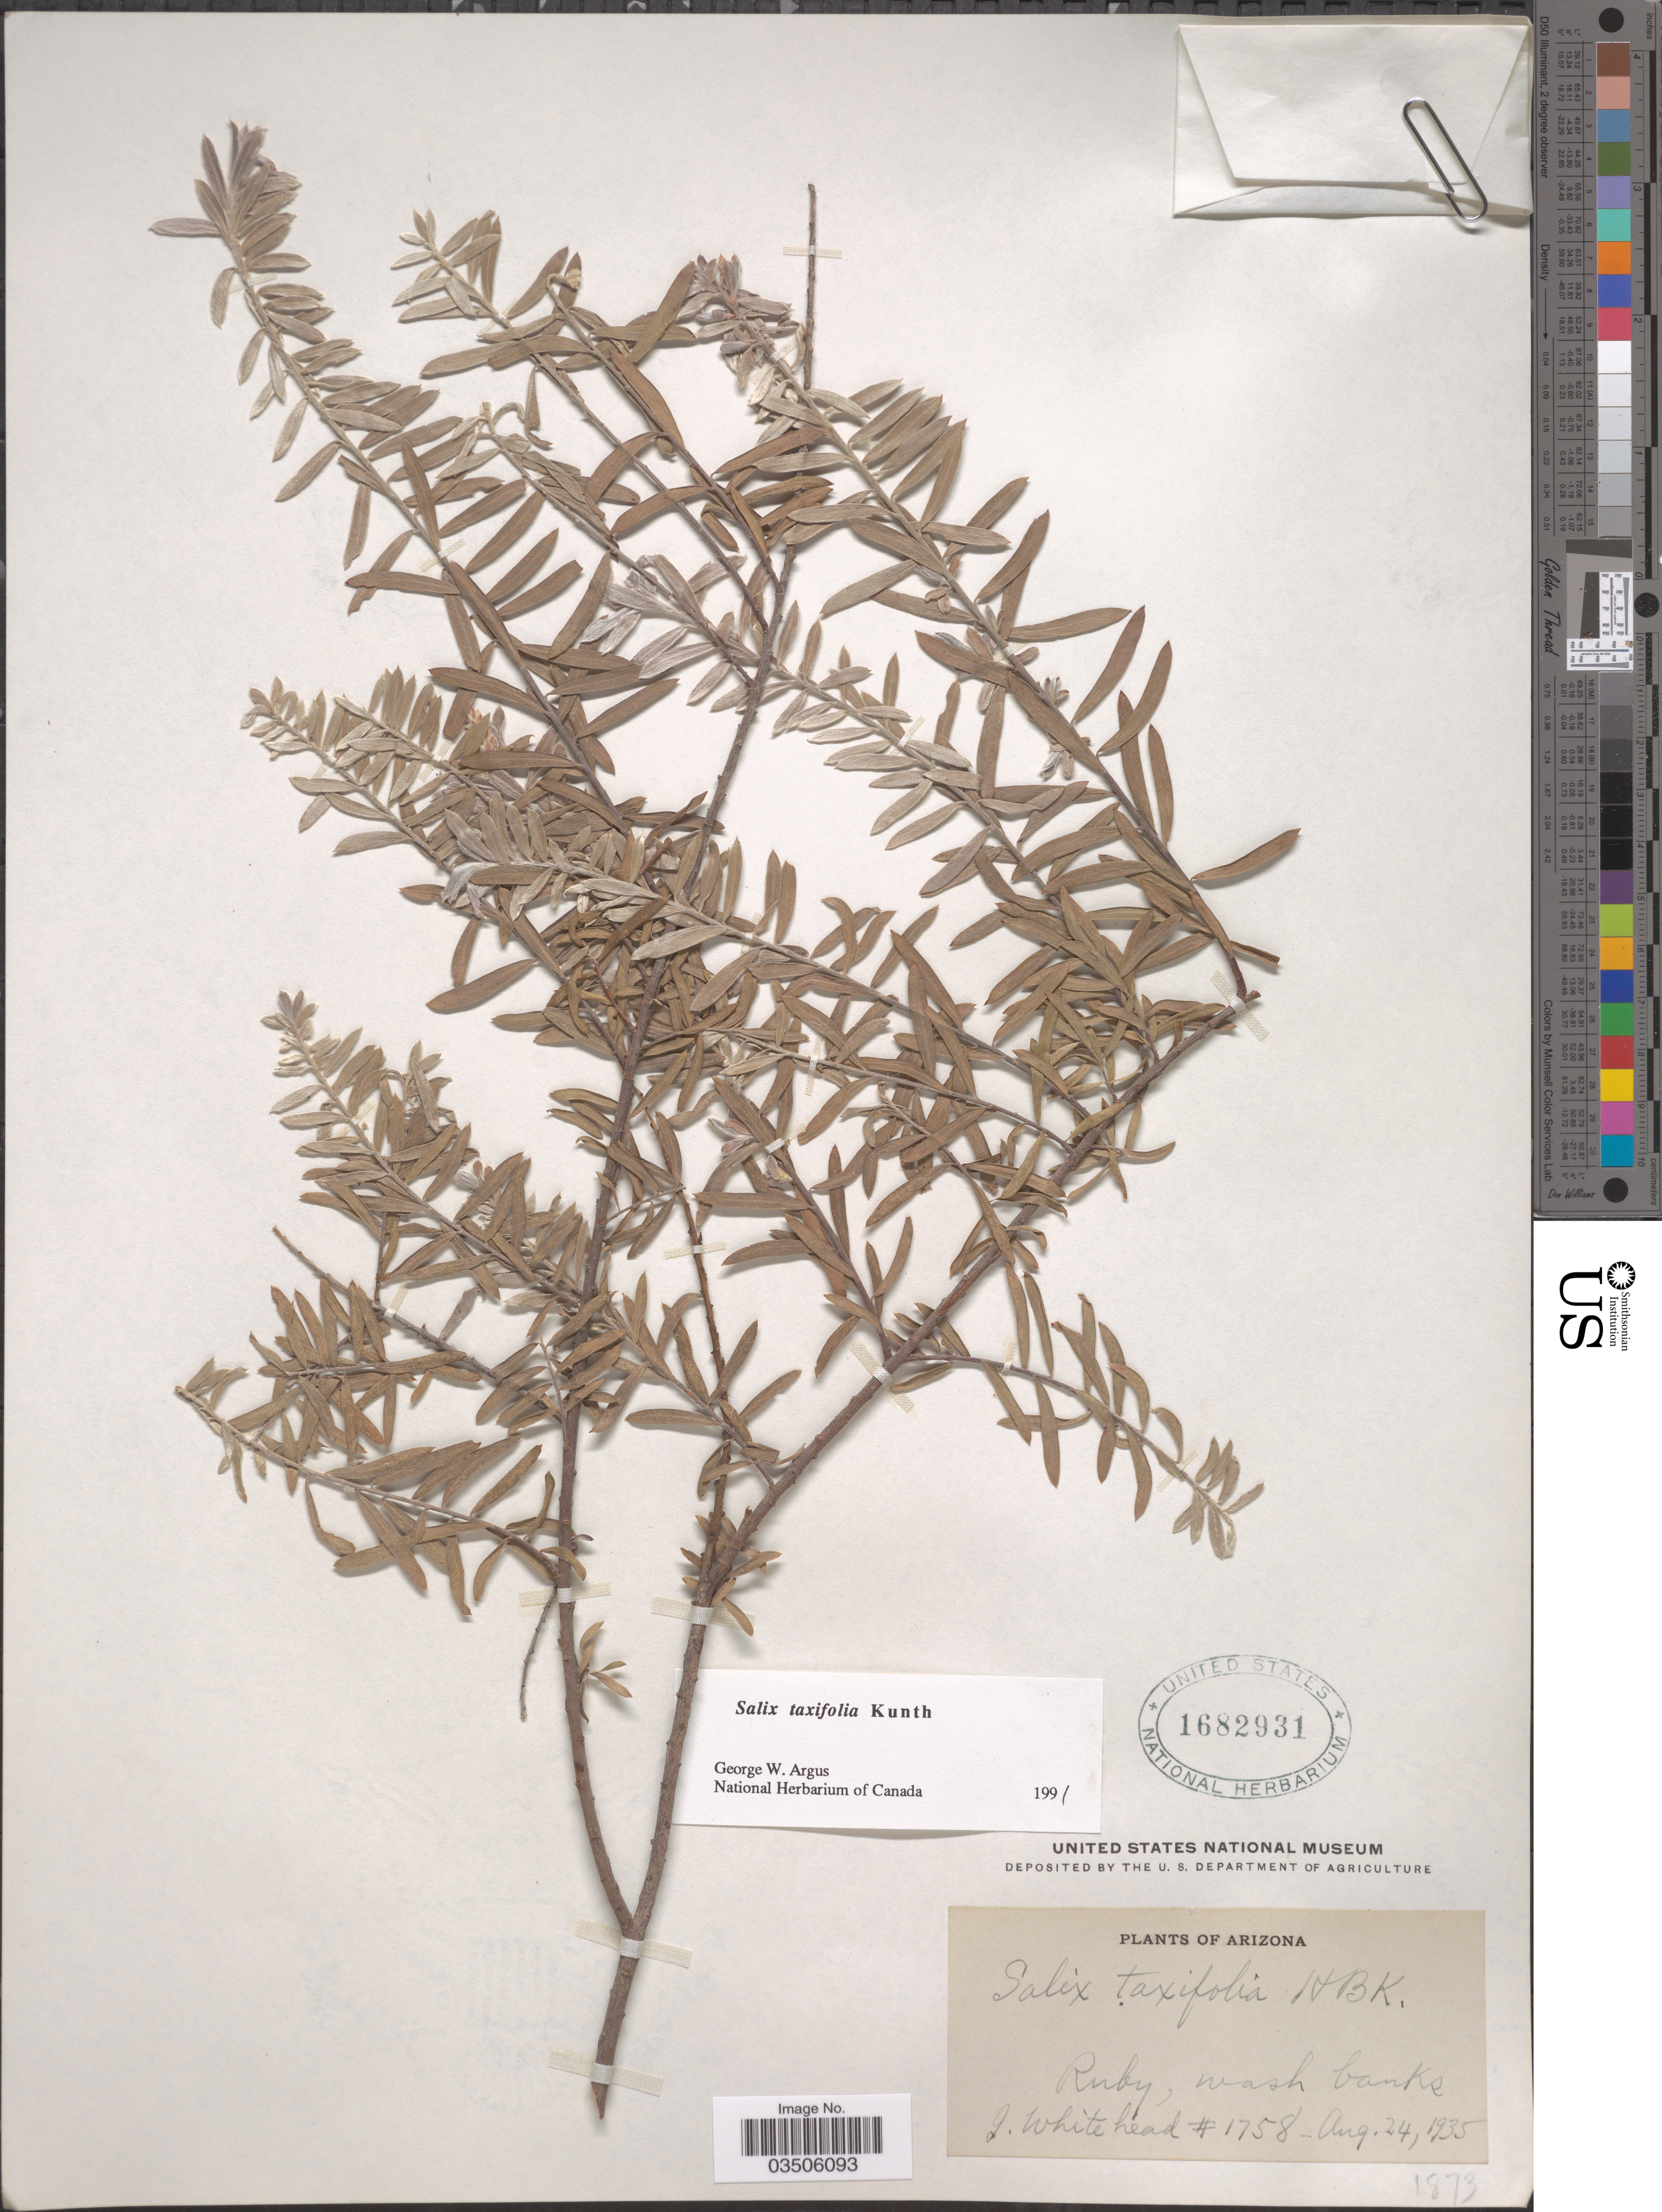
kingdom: Plantae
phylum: Tracheophyta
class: Magnoliopsida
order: Malpighiales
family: Salicaceae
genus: Salix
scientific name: Salix taxifolia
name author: Kunth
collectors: J. Whitehead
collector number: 1758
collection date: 1935-08-24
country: United States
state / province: Arizona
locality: Ruby, wash banks.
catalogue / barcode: US 1682931